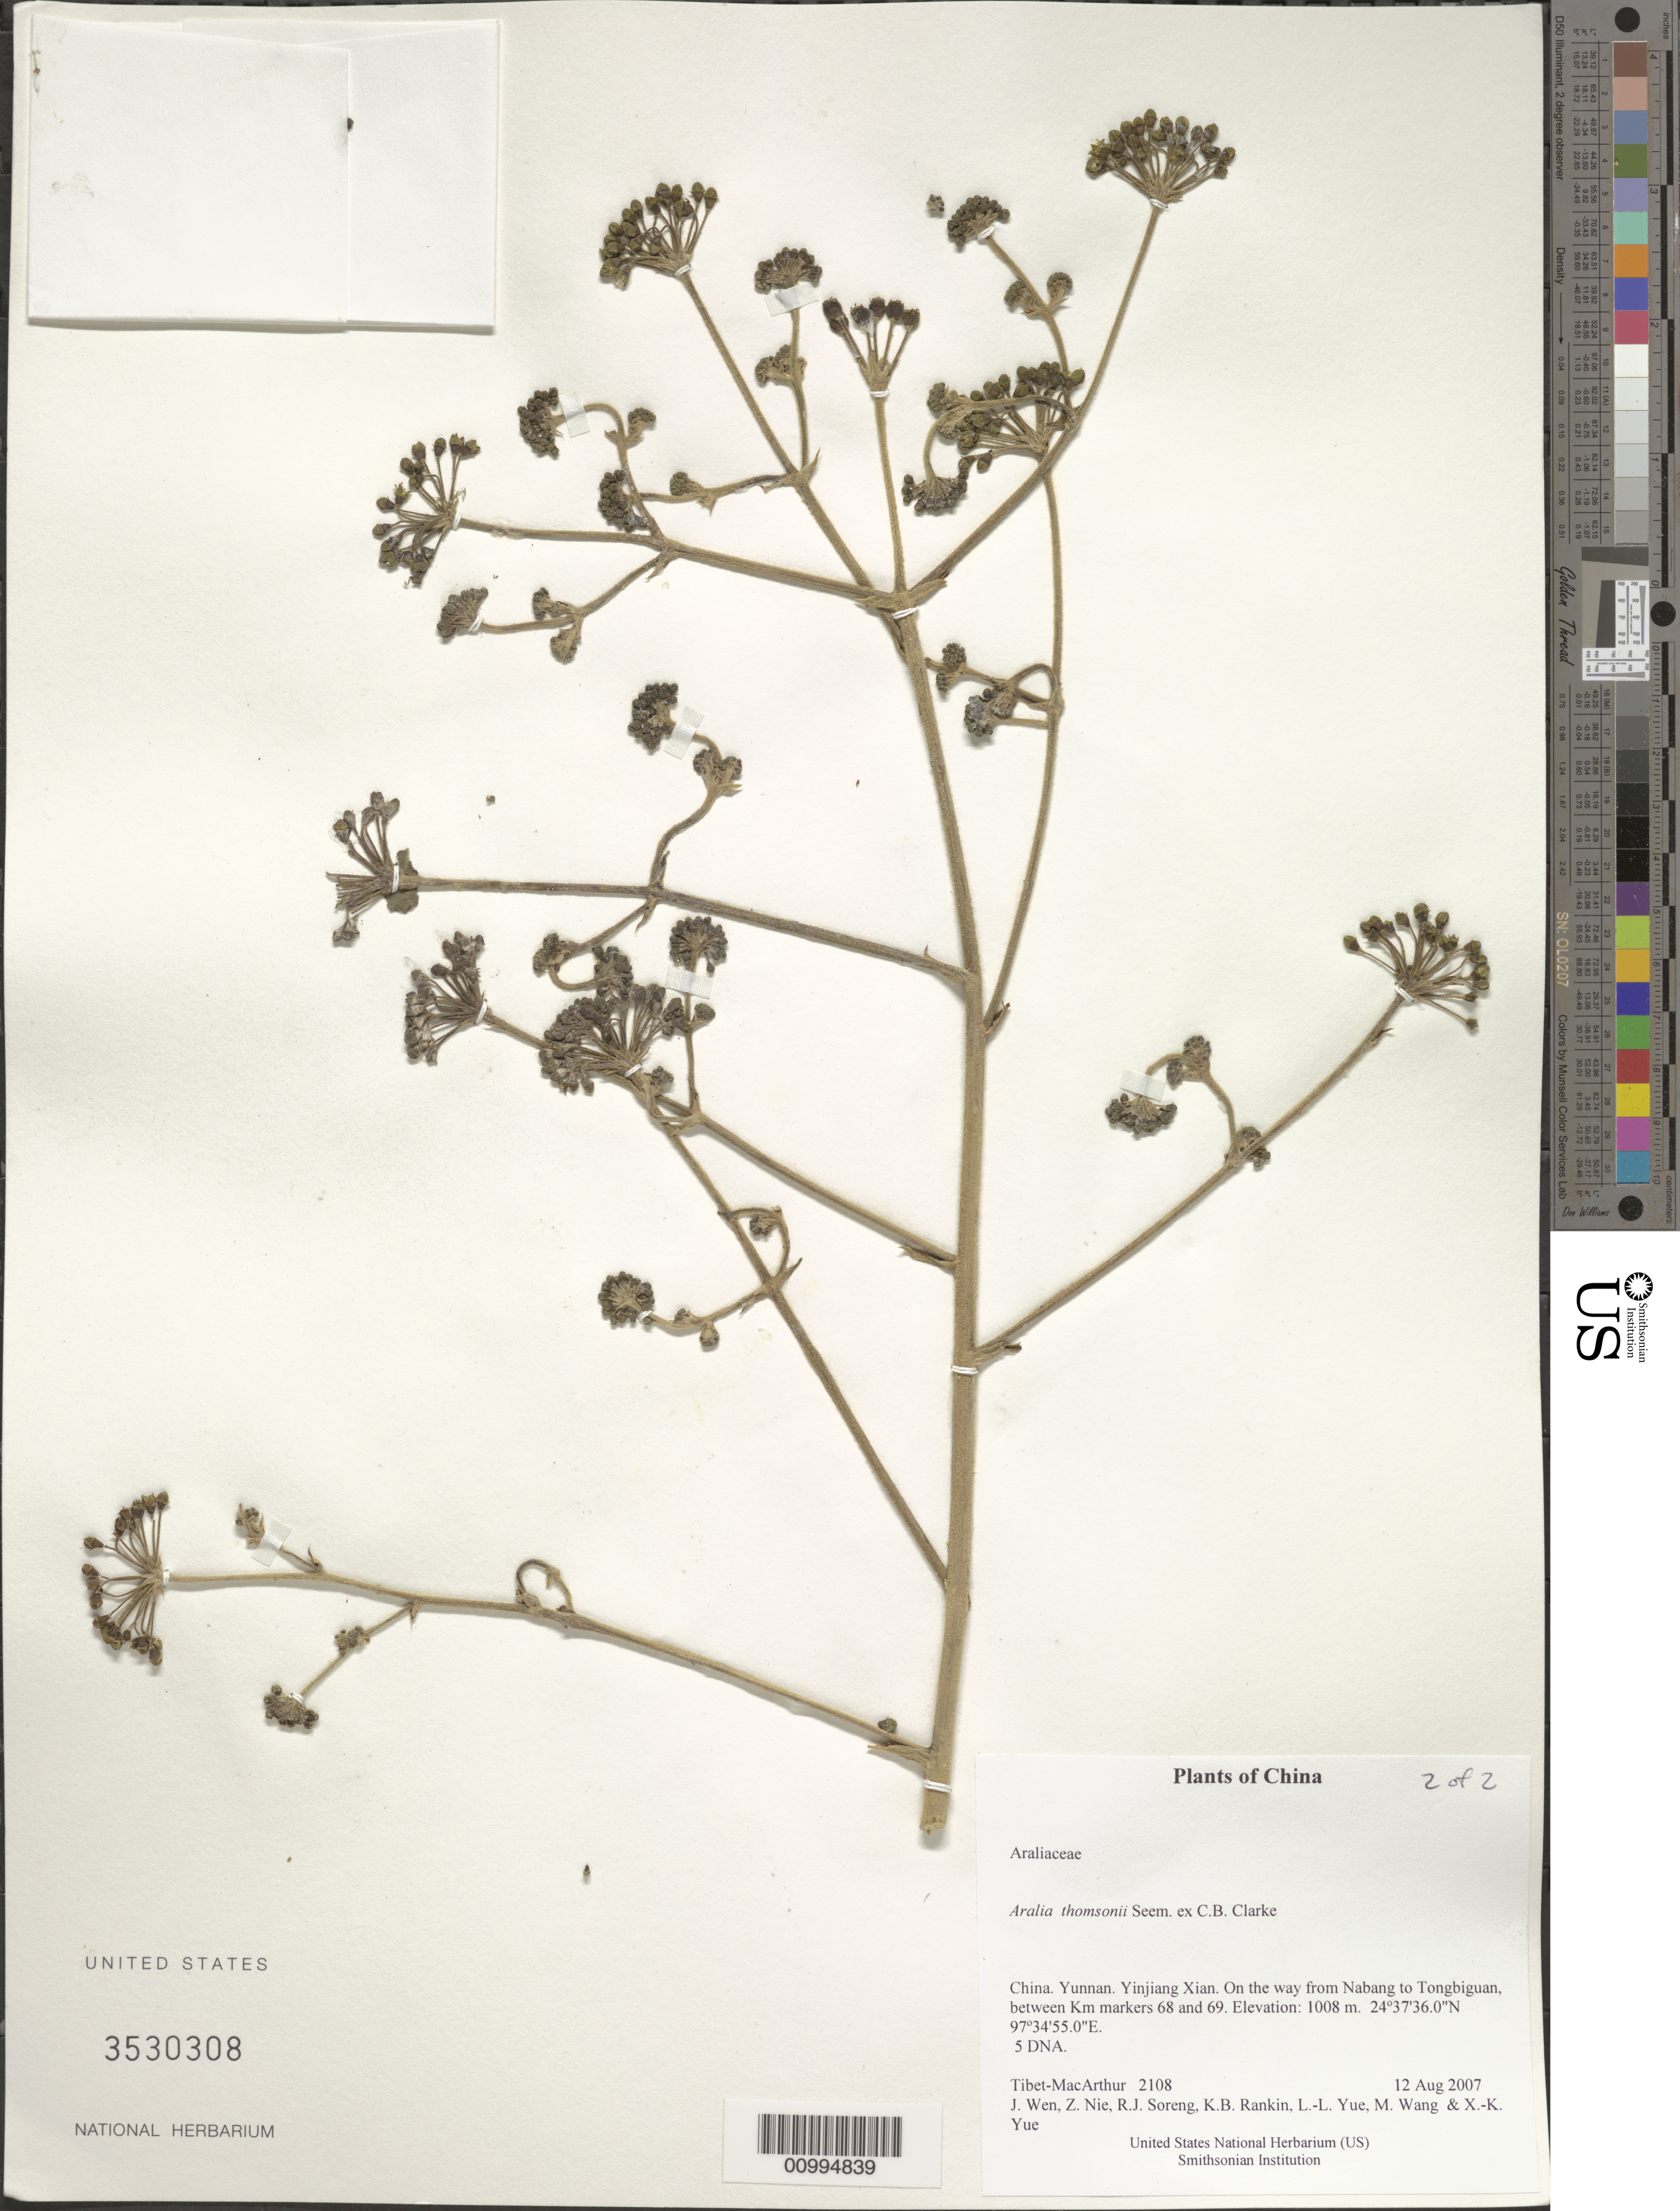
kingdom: Plantae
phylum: Tracheophyta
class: Magnoliopsida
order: Apiales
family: Araliaceae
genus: Aralia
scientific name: Aralia thomsonii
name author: Seem. ex C.B. Clarke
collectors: Tibet-MacArthur, J. Wen, Z. Nie, R. J. Soreng, K. Rankin, L. Yue, M. Wang & X. Yue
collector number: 2108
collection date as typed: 12 Aug 2007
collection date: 2007-08-12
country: China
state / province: Yunnan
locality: On the way from Nabang to Tongbiguan, between km markers 68 and 69.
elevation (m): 1008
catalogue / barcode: US 3530308